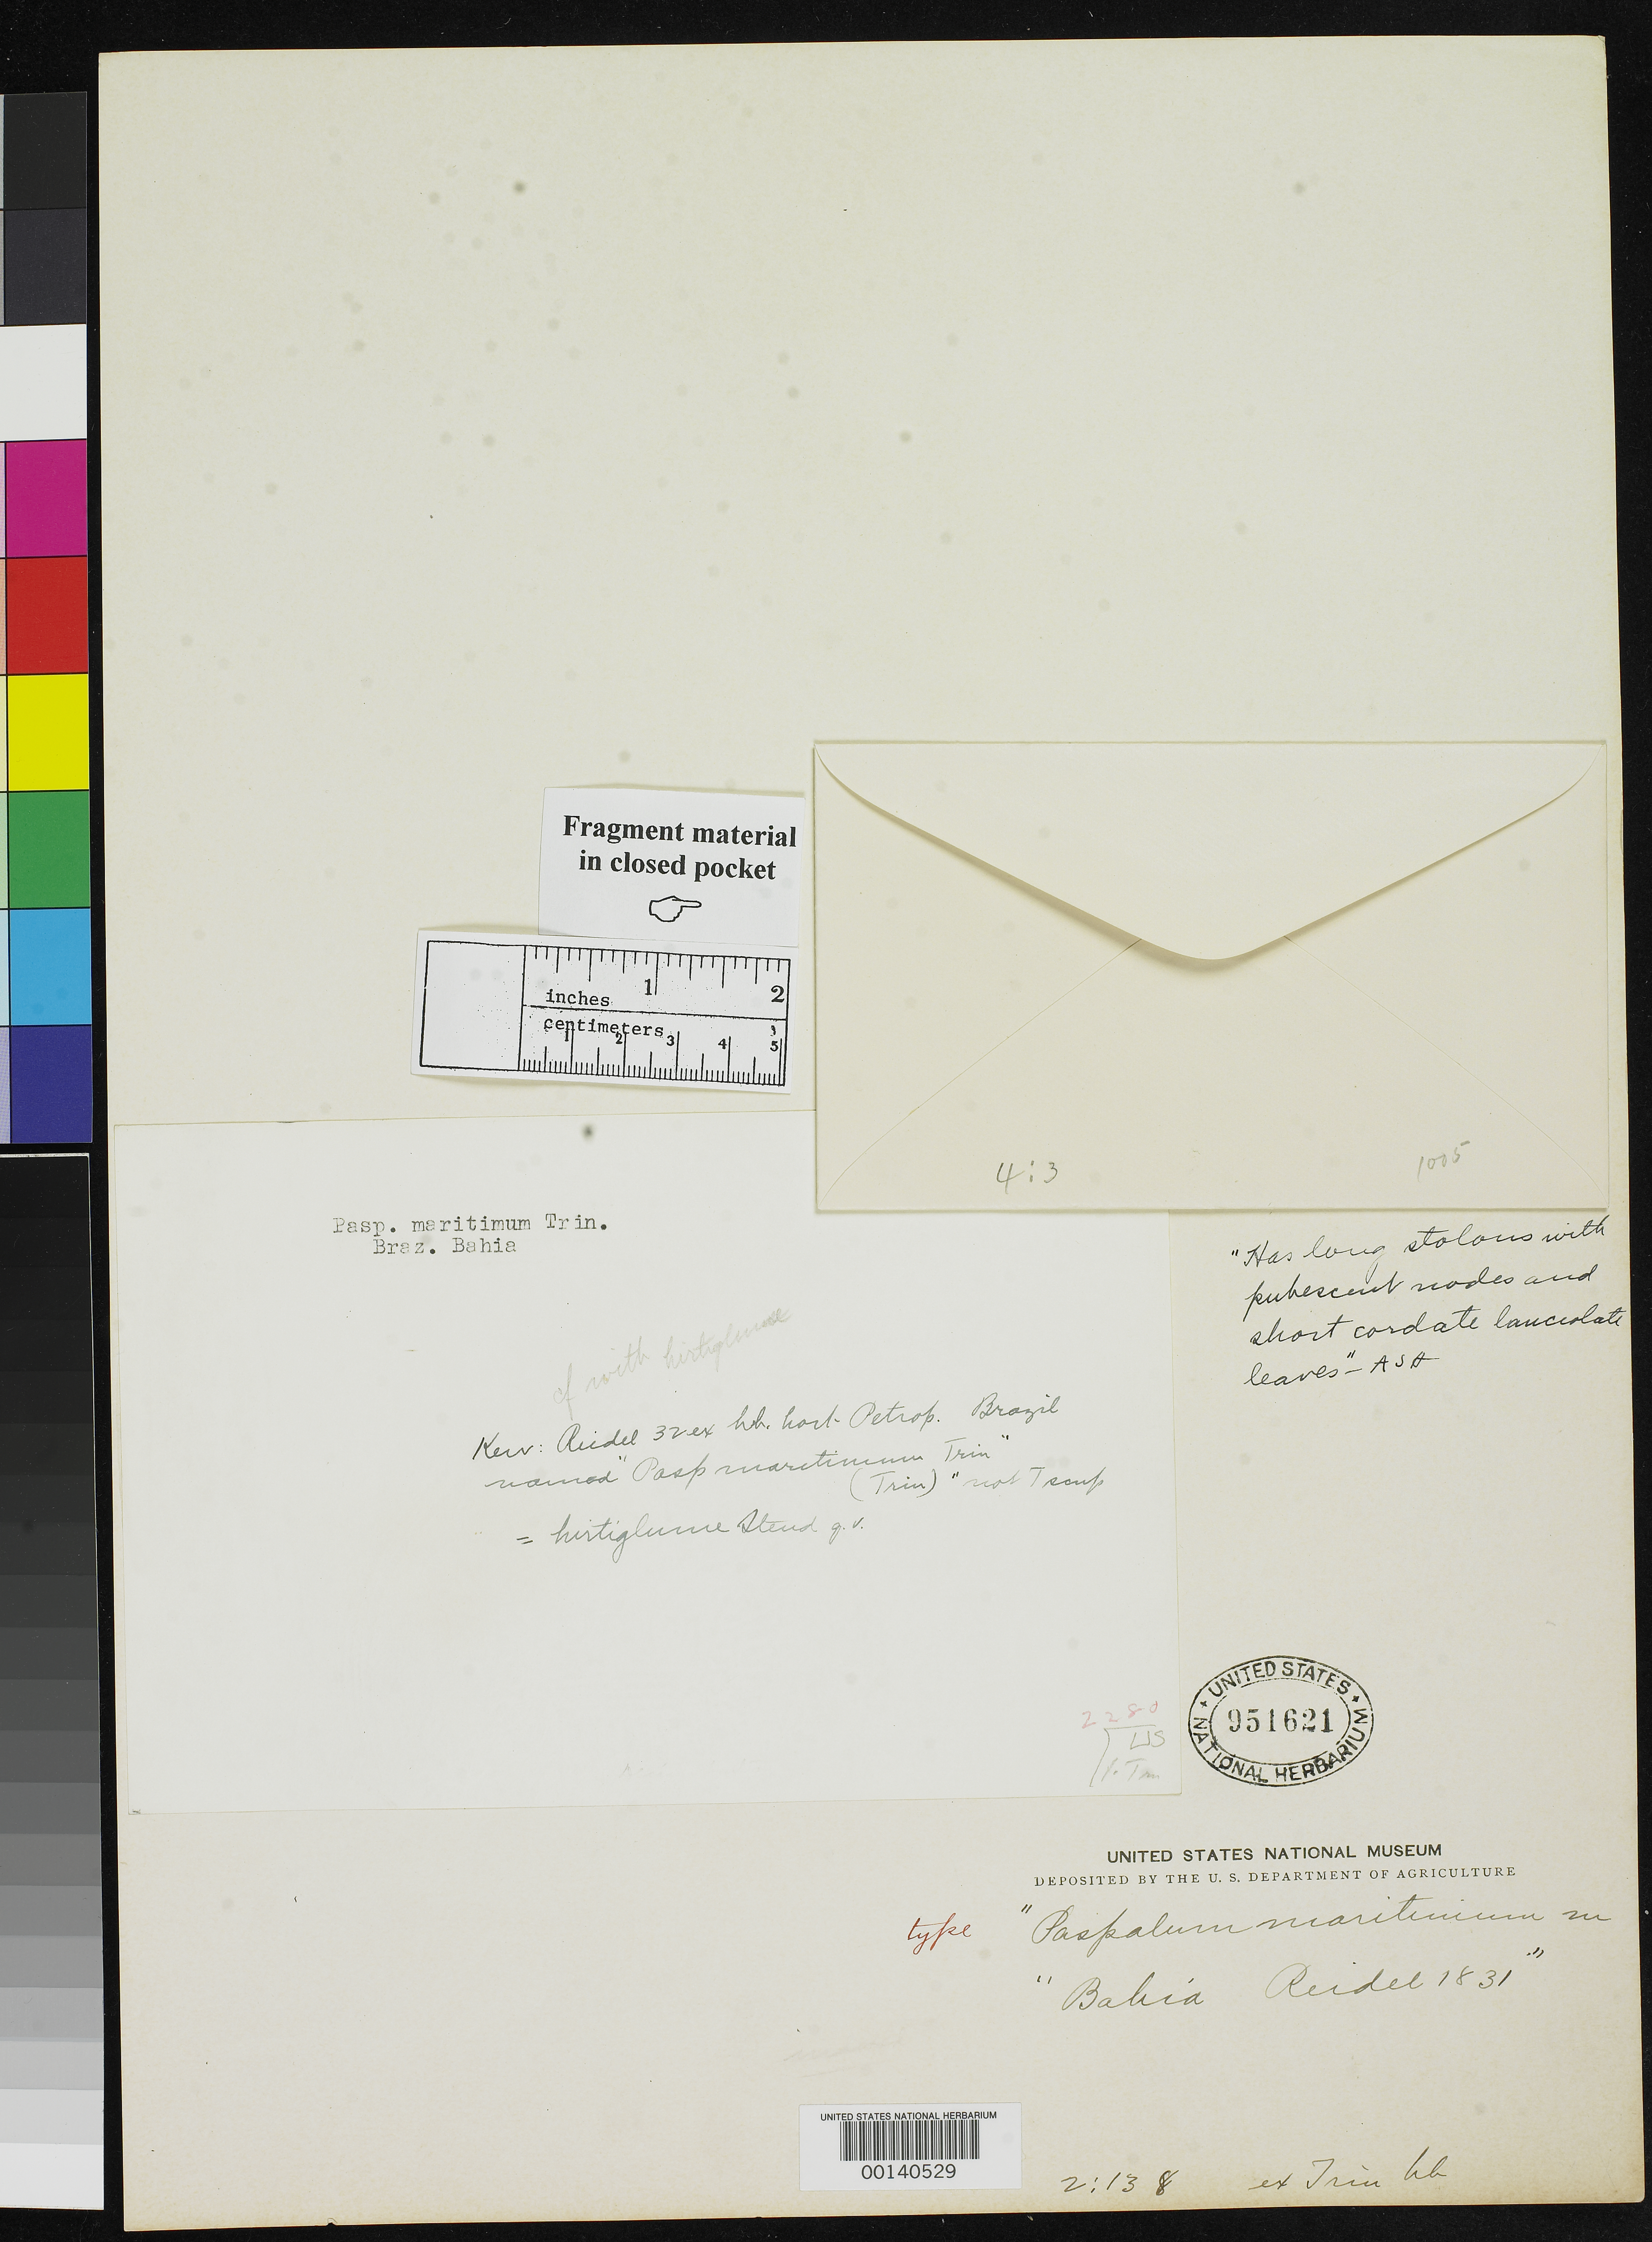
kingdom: Plantae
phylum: Tracheophyta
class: Liliopsida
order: Poales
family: Poaceae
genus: Paspalum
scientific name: Paspalum maritimum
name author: Trin.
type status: Type Fragment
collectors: L. Riedel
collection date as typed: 1831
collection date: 1831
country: Brazil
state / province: Bahia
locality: North of Esplanda city on road to Jaquera.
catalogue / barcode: US 951621